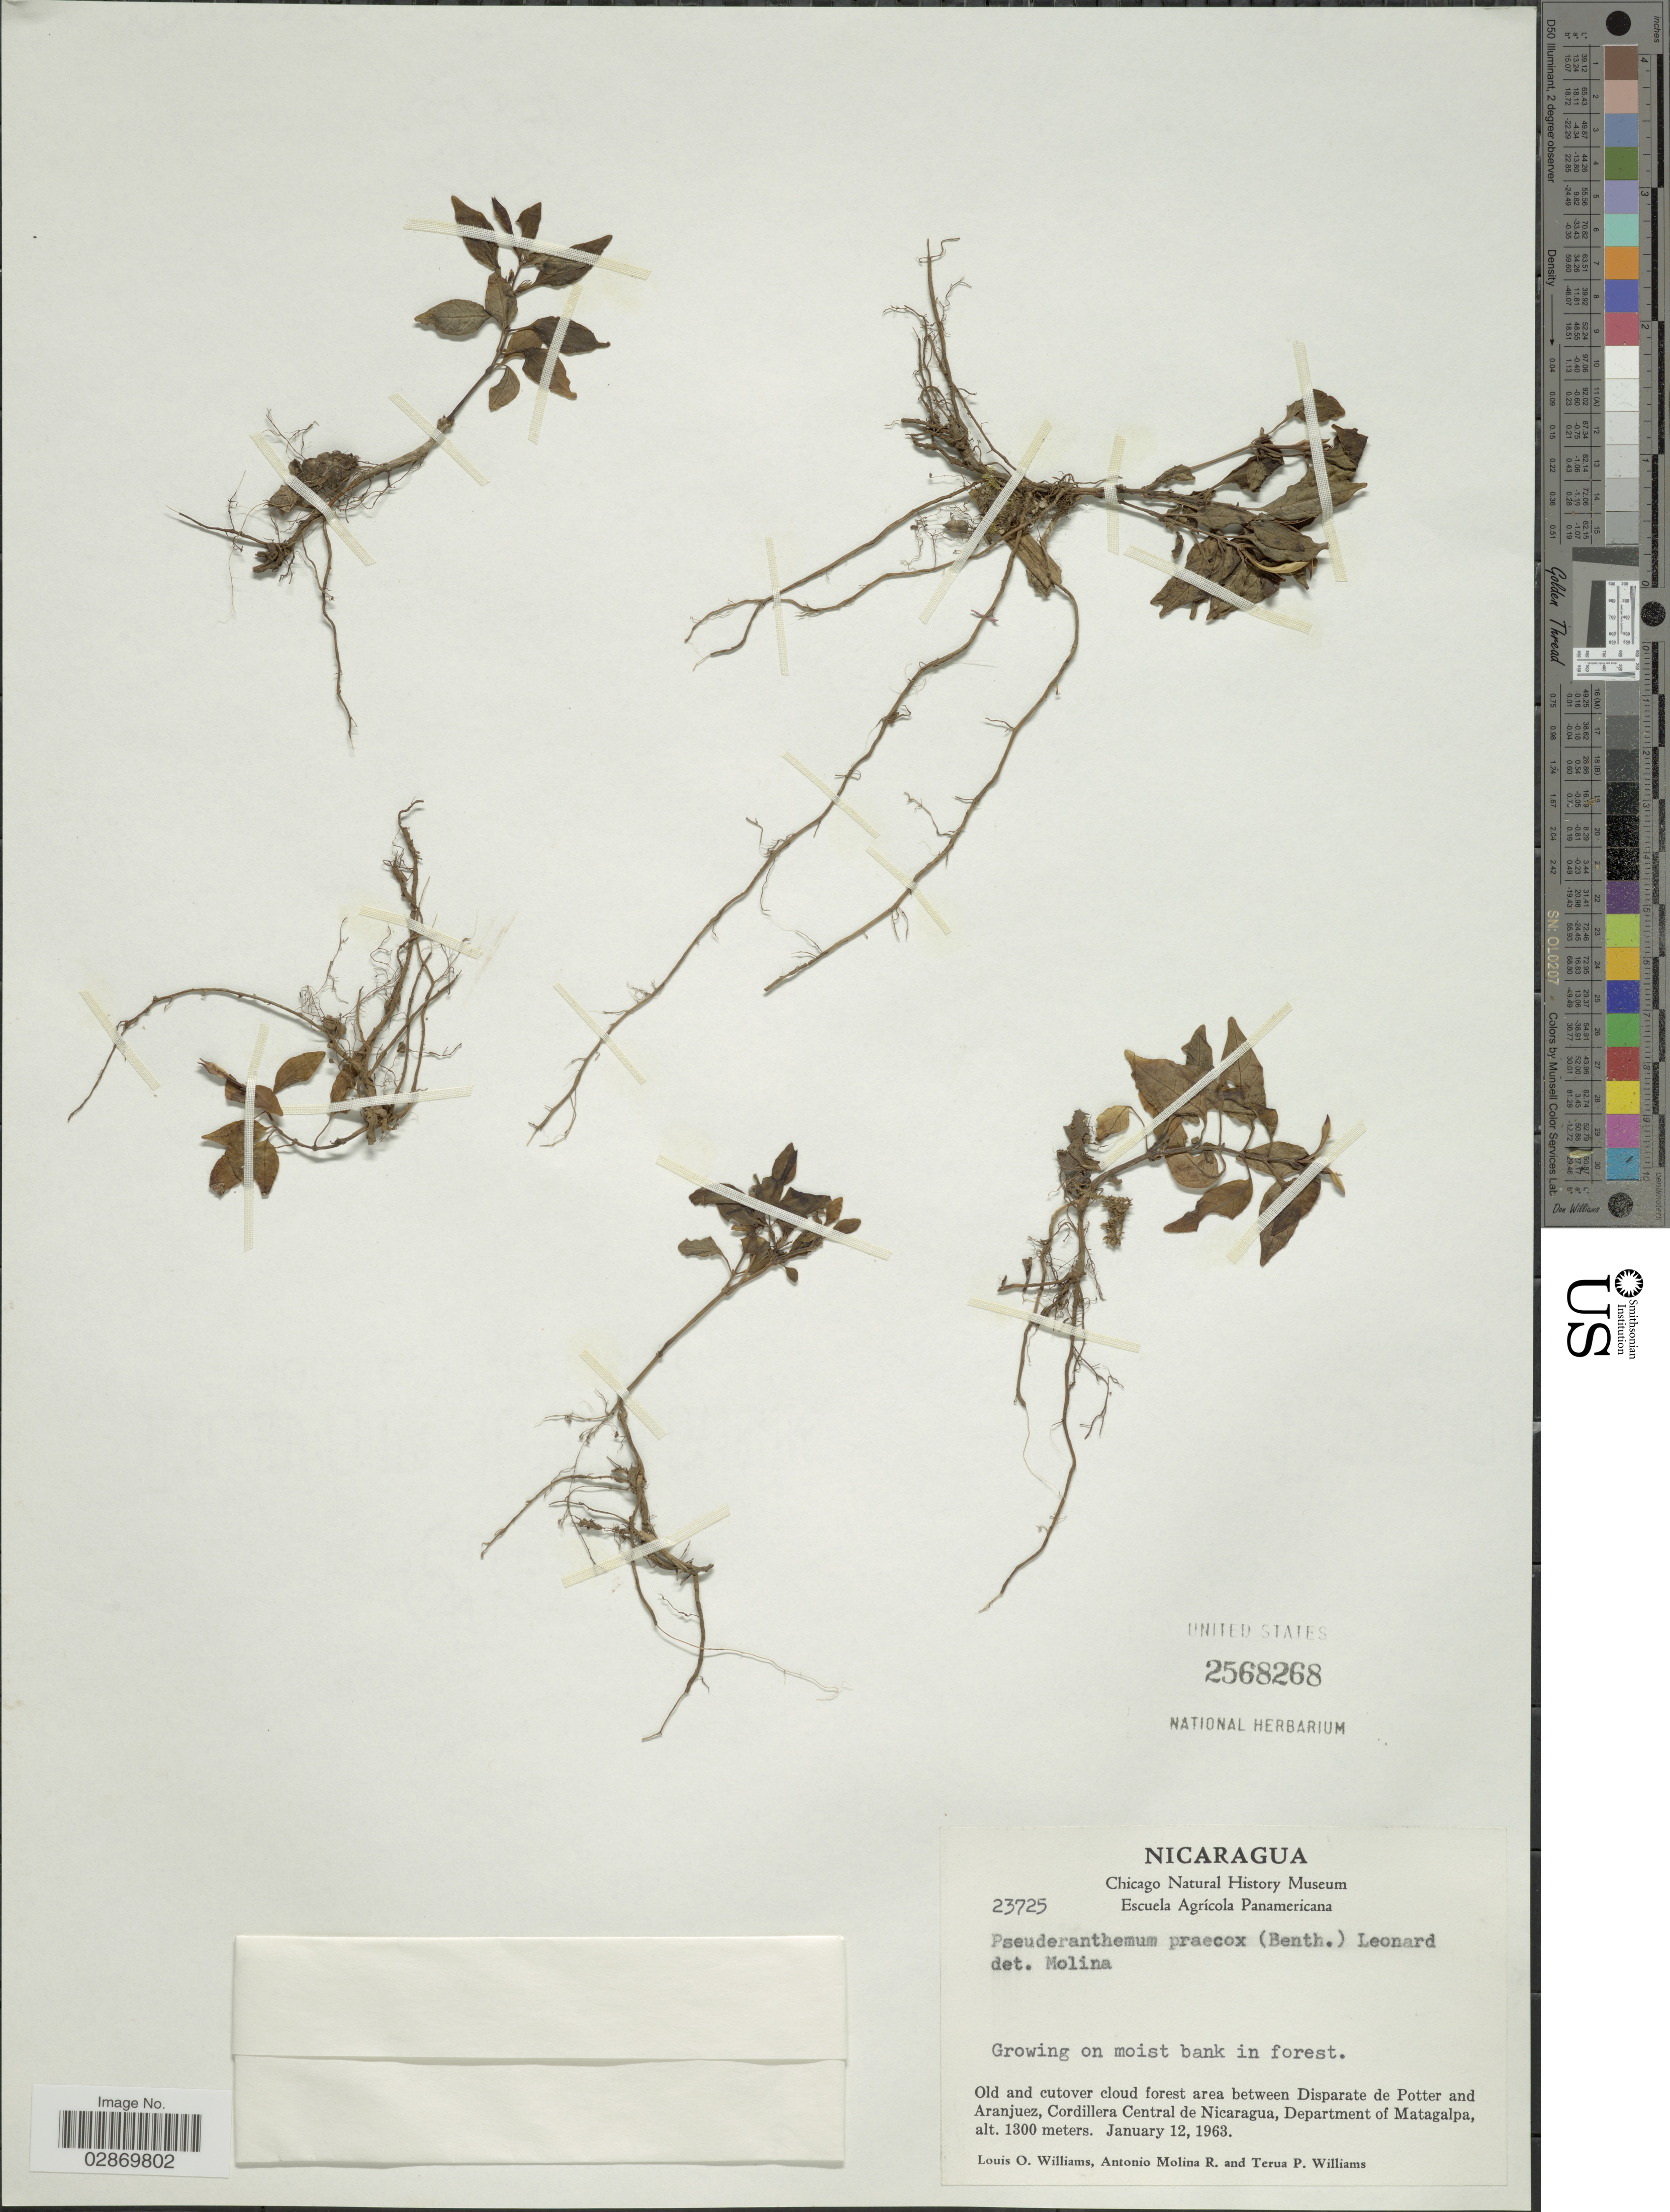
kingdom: Plantae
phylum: Tracheophyta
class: Magnoliopsida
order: Lamiales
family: Acanthaceae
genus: Pseuderanthemum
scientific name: Pseuderanthemum praecox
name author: (Benth.) Leonard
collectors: L. O. Williams, A. Molina R. & T. Williams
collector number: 23725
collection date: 1963-01-12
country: Nicaragua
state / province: Matagalpa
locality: Old and cutover cloud forest area between Disparate de Potter and Aranjuez, Cordillera Central de Nicaragua, Department of Matagalpa.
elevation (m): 1300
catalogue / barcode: US 2568268